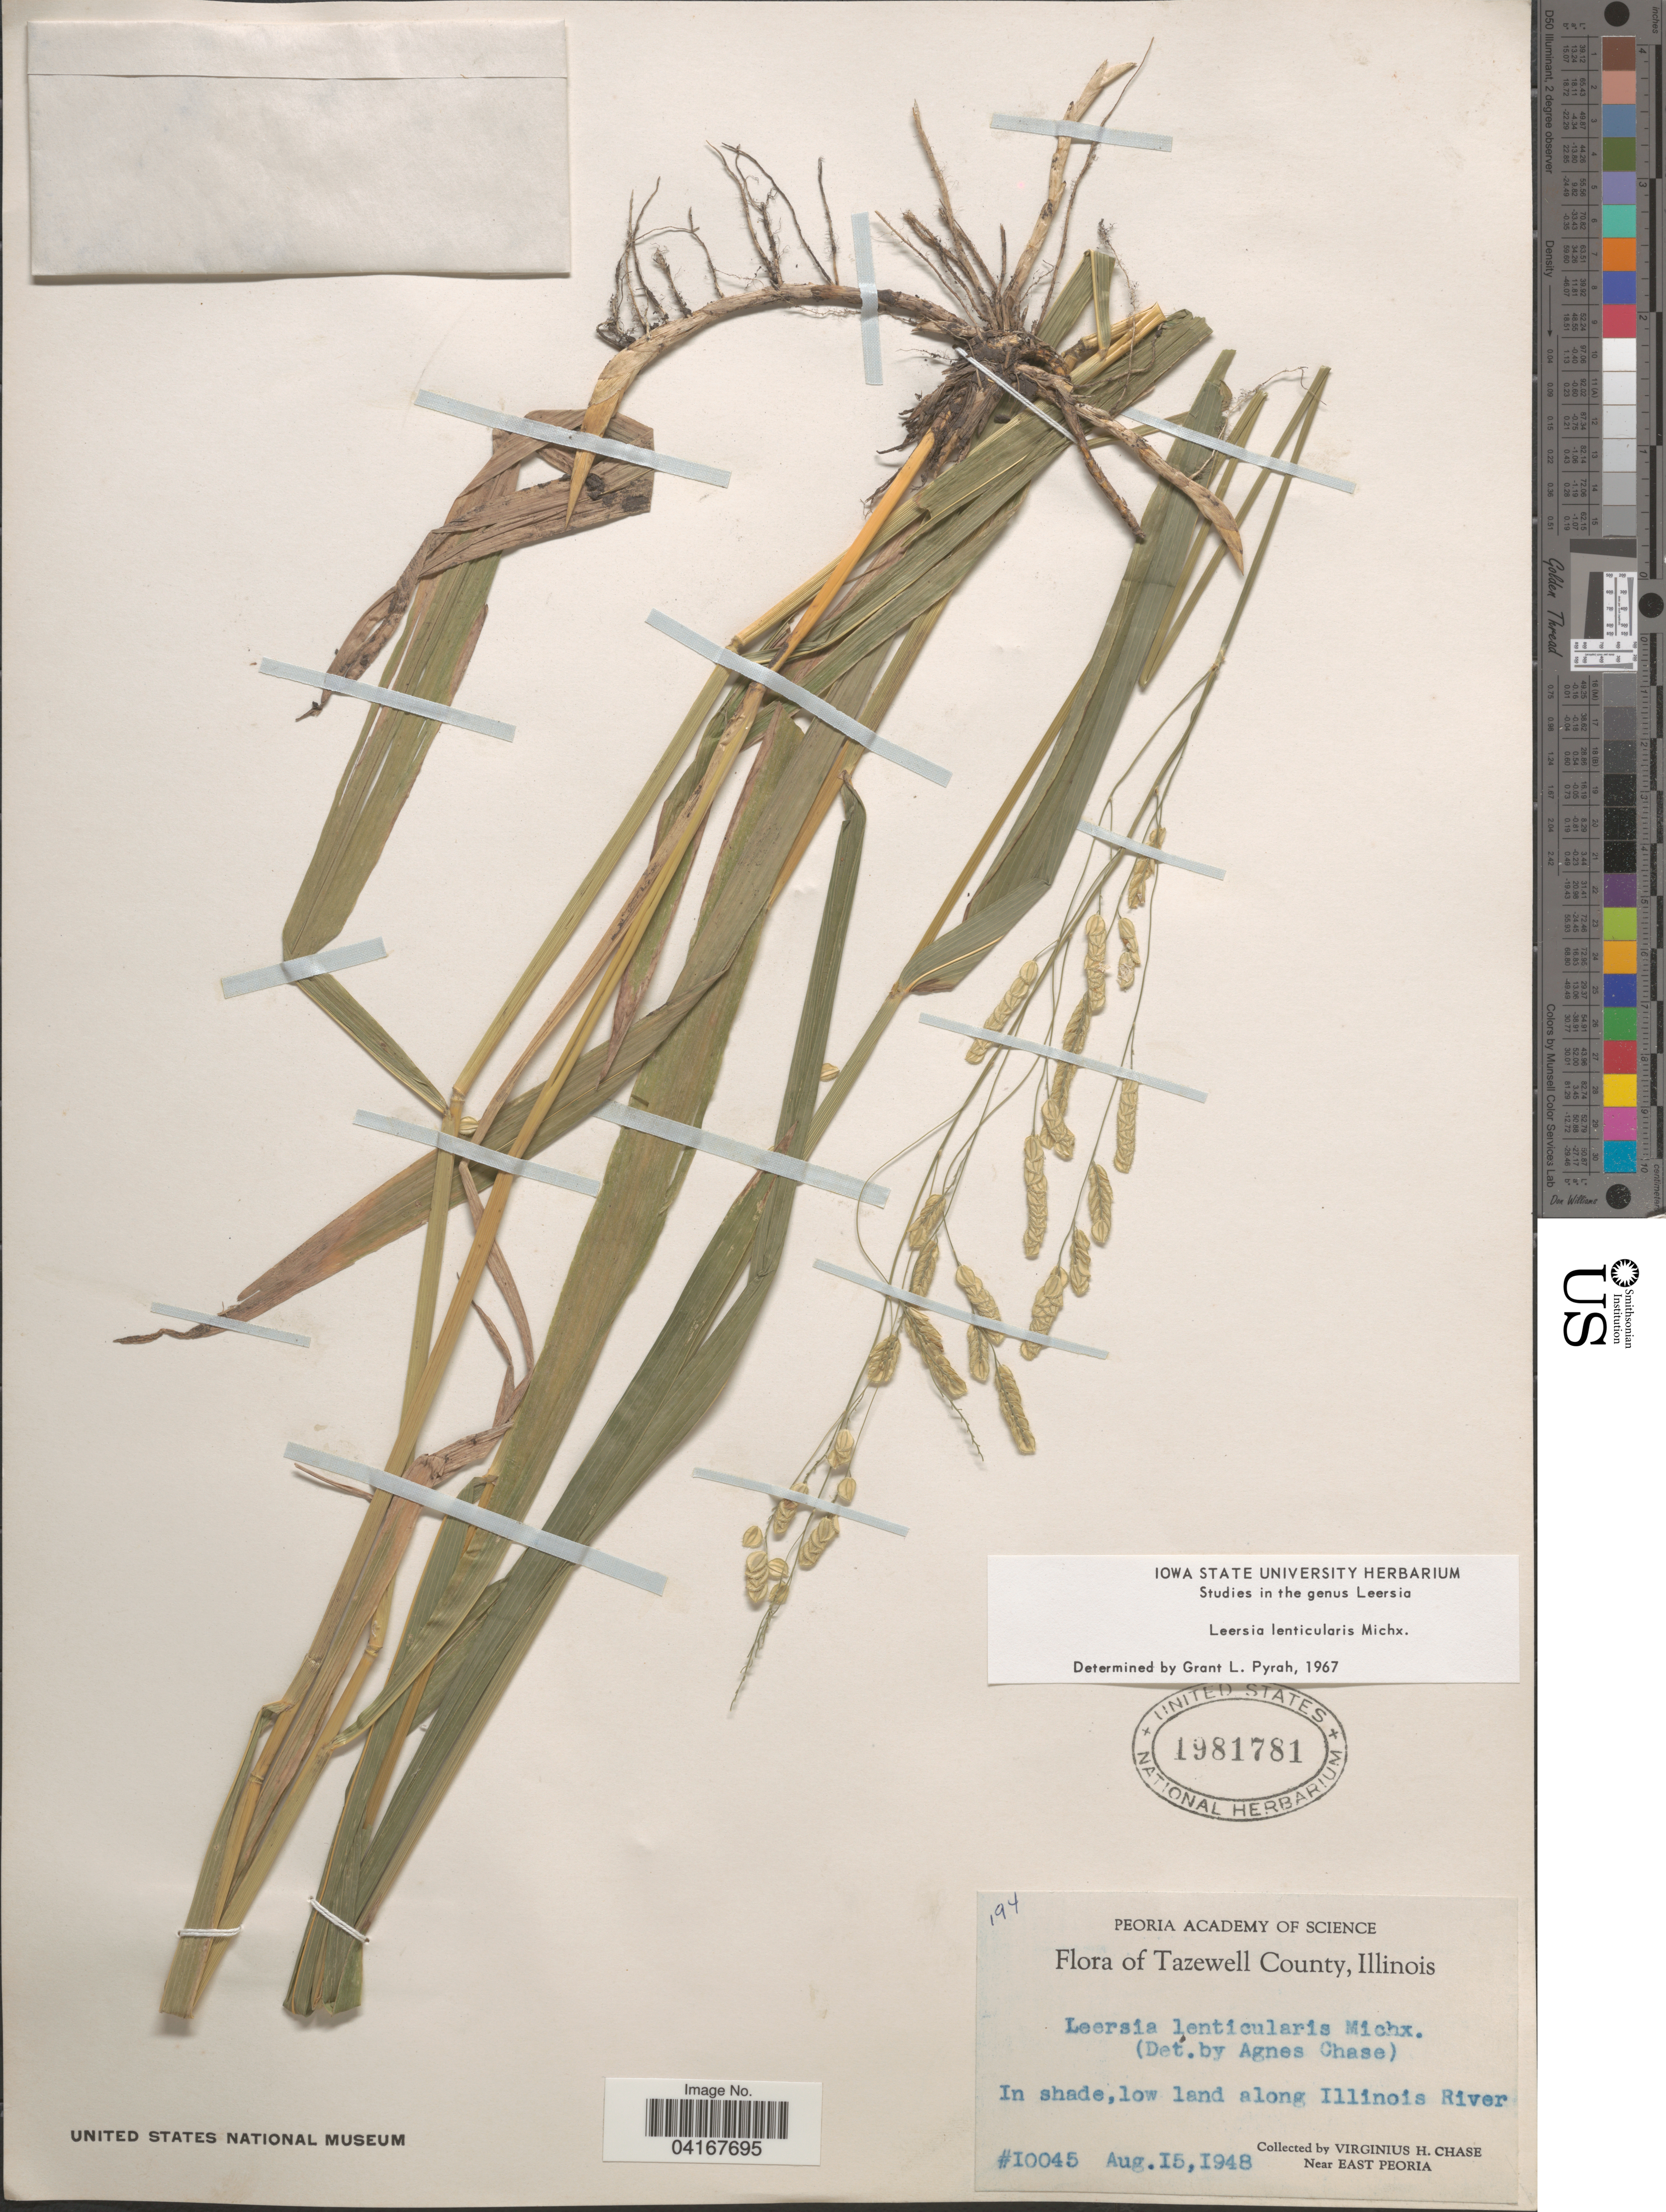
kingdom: Plantae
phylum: Tracheophyta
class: Liliopsida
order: Poales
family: Poaceae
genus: Leersia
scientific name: Leersia lenticularis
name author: Michx.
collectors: V. H. Chase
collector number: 10045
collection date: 1948-08-15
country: United States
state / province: Illinois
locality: Tazewell County. In shade, low land along Illinois River. Near East Peoria.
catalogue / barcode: US 1981781